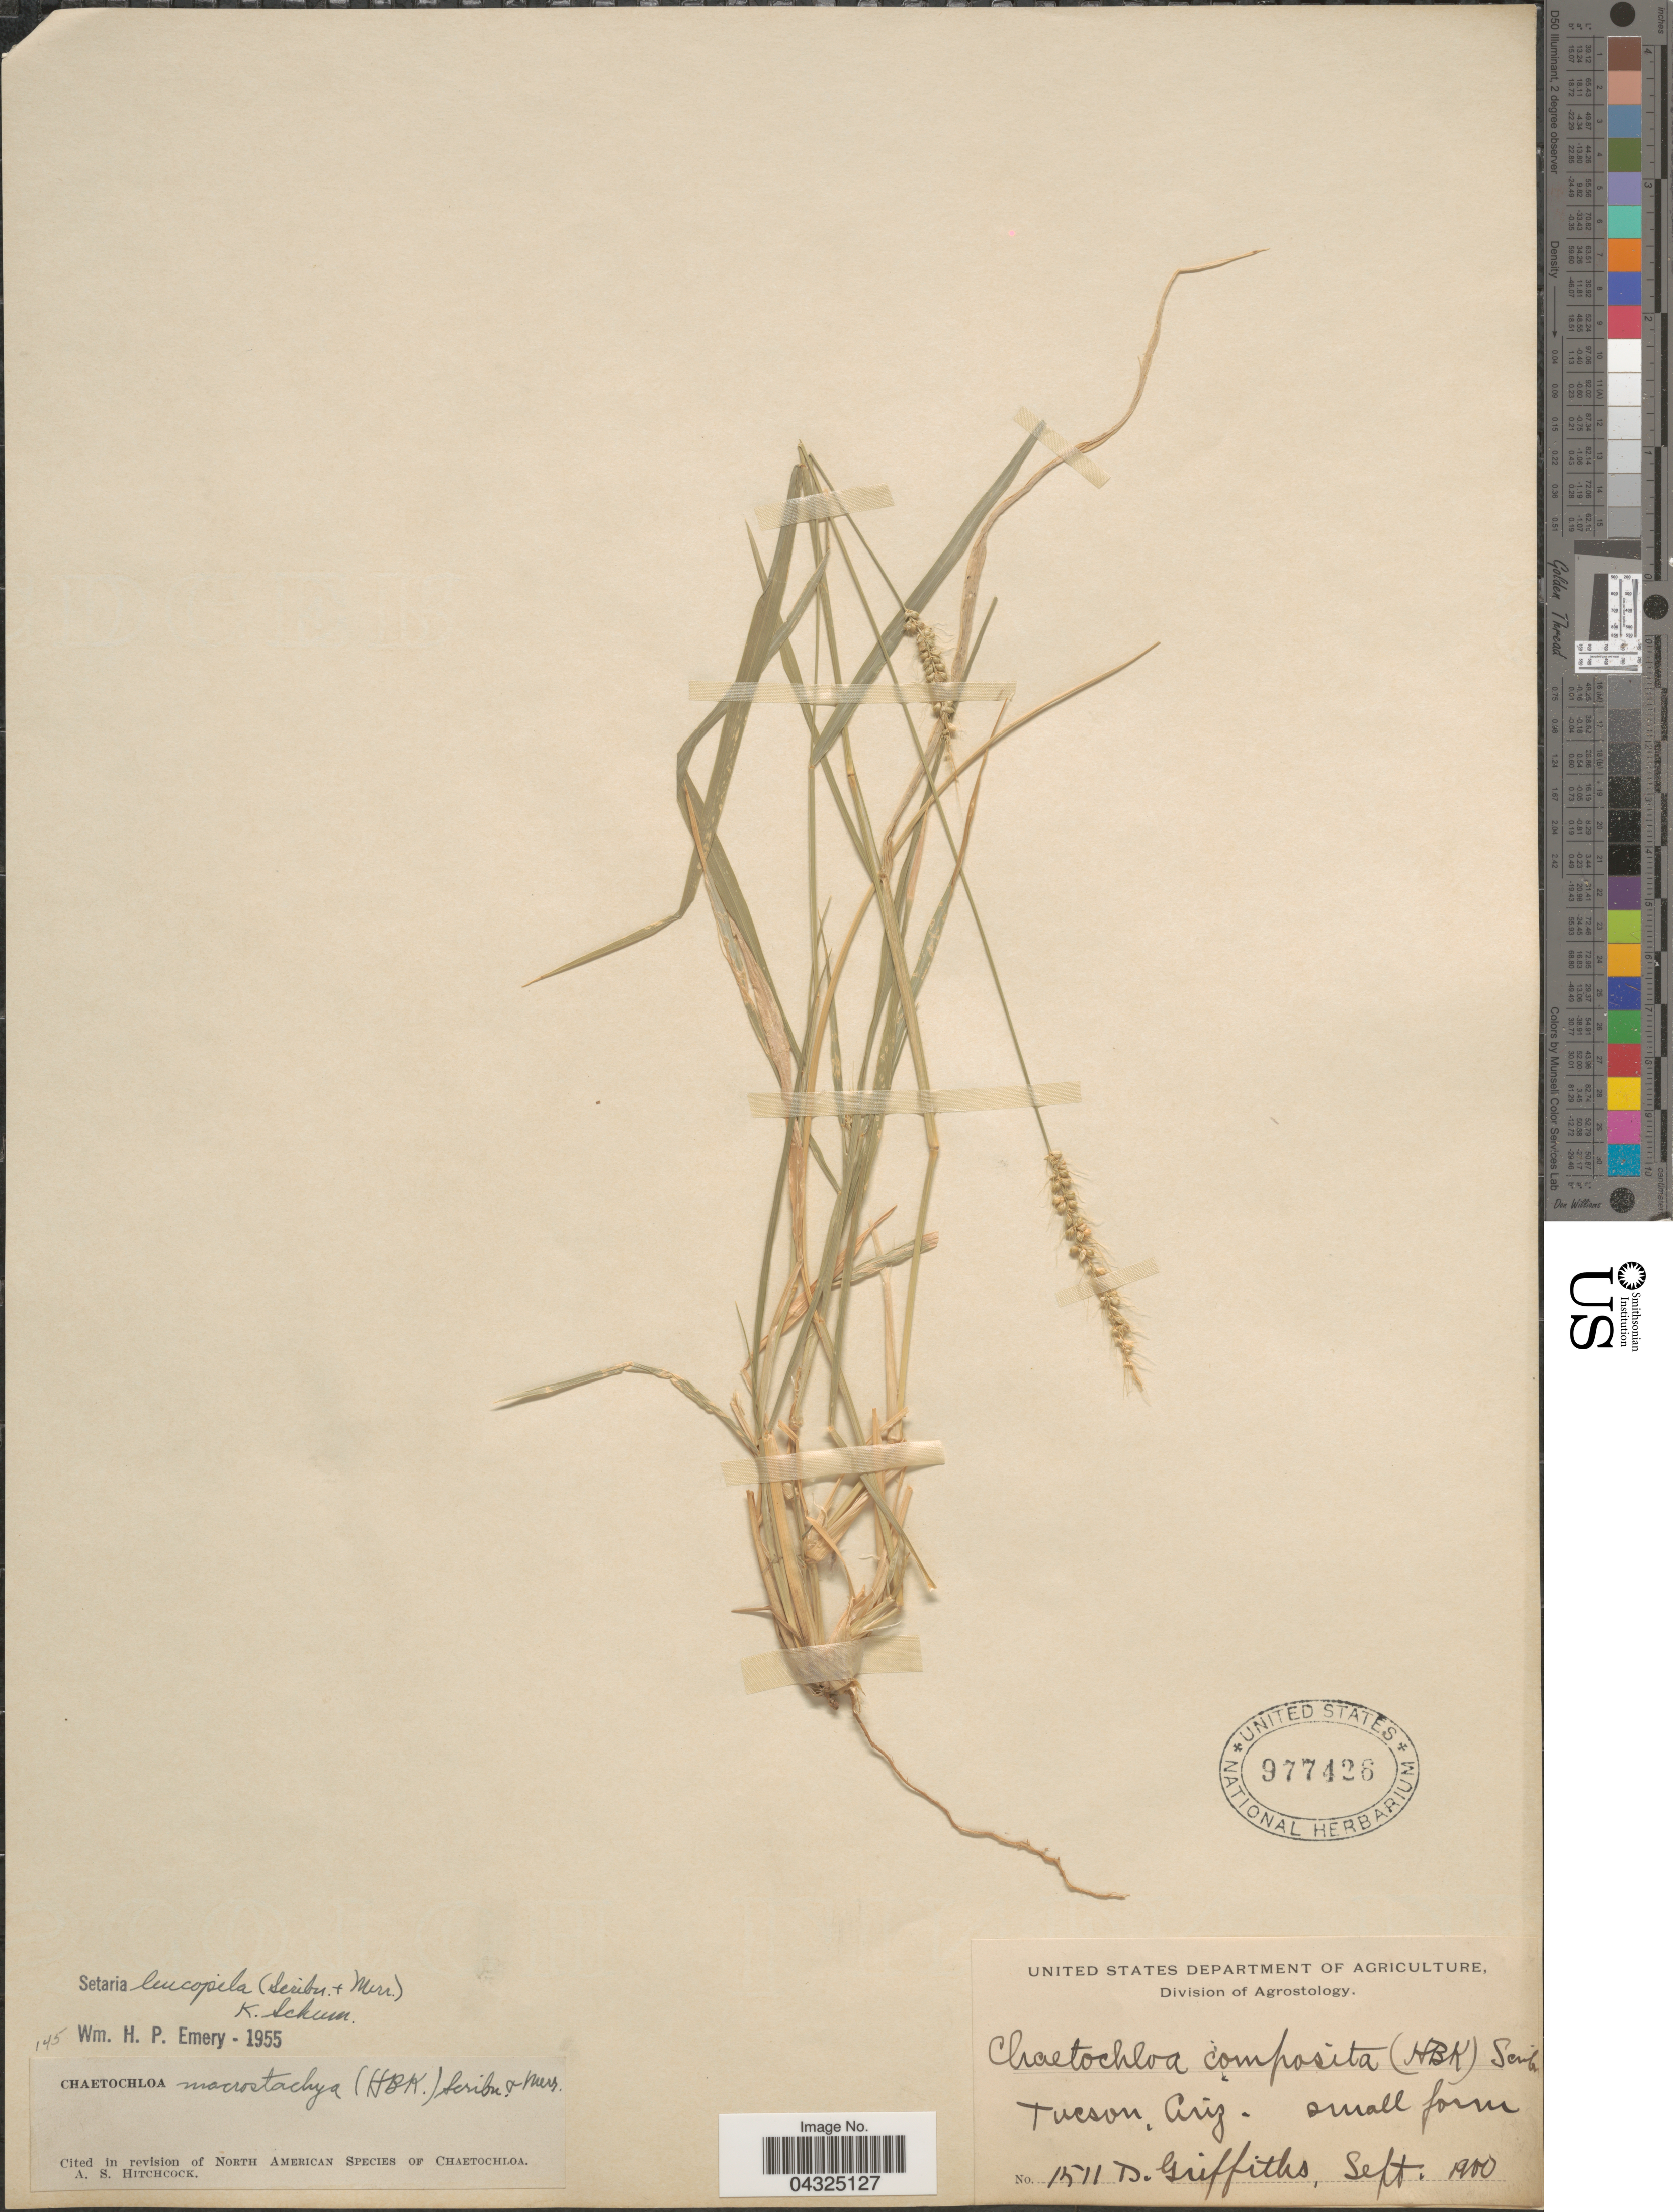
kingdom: Plantae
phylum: Tracheophyta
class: Liliopsida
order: Poales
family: Poaceae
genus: Setaria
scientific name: Setaria leucopila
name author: (Scribn. & Merr.) K. Schum.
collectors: D. Griffiths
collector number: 1511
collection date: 1900-09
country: United States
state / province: Arizona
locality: Tucson.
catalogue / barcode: US 977426